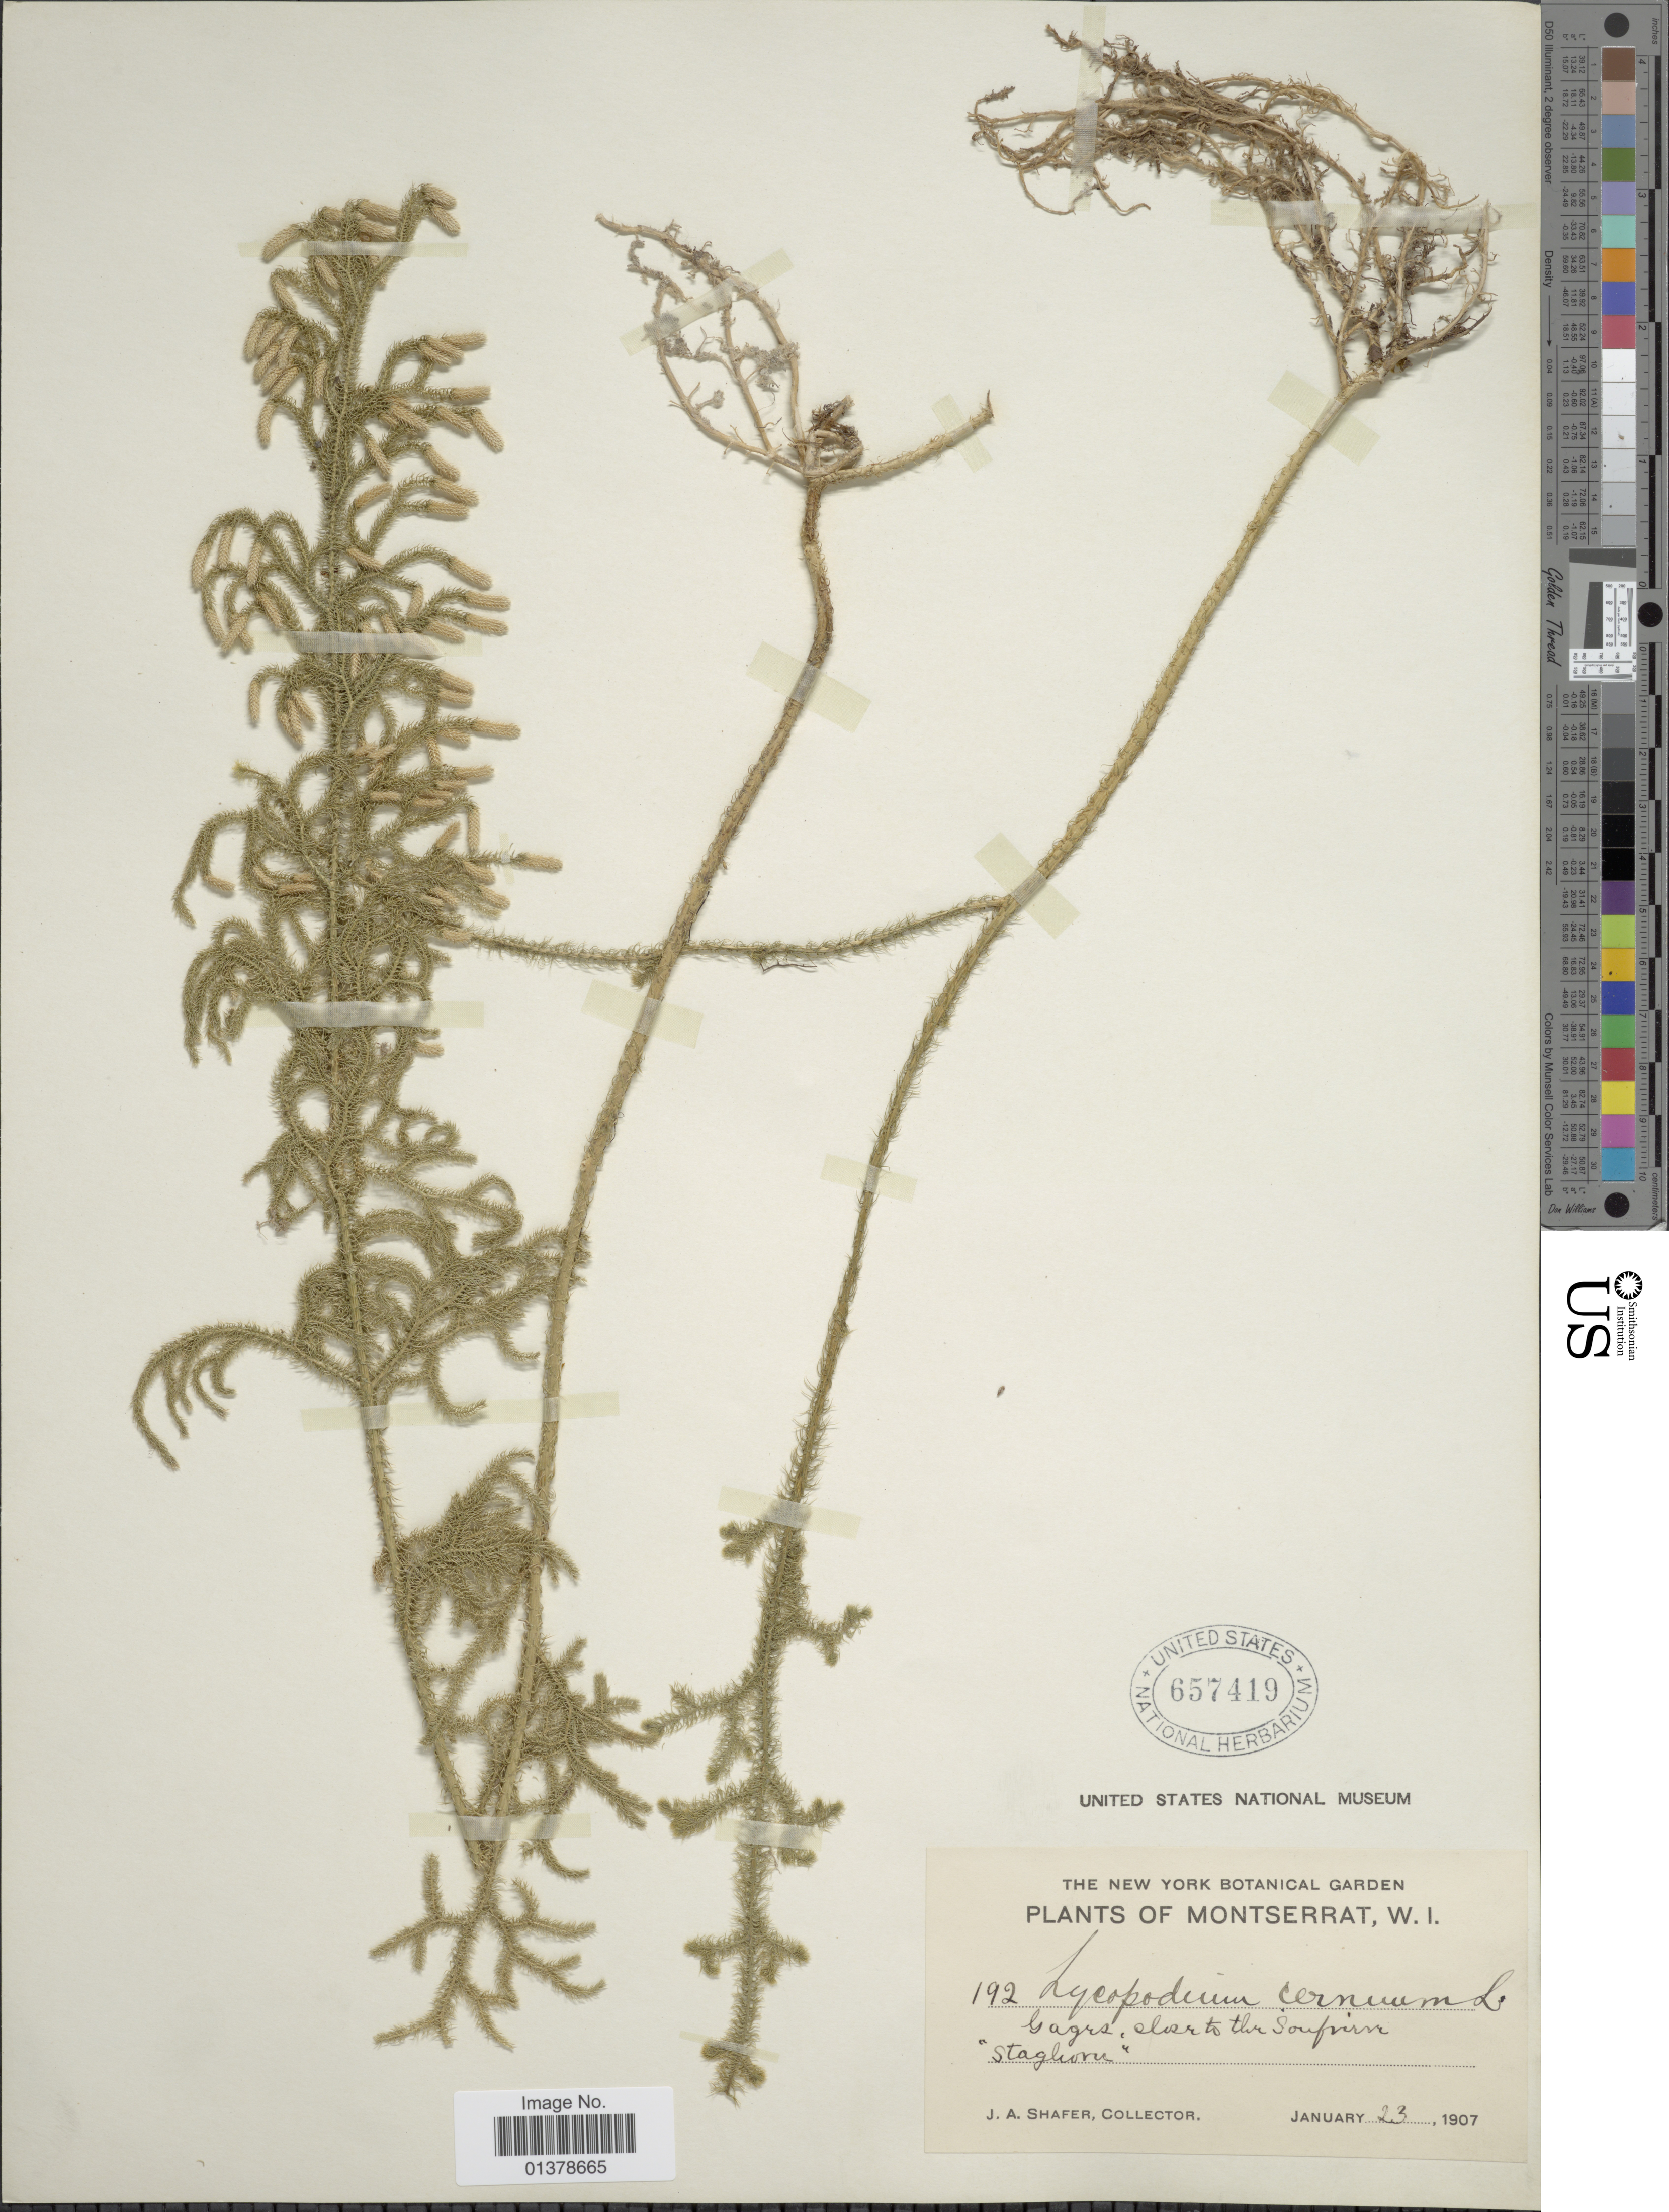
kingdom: Plantae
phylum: Tracheophyta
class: Lycopodiopsida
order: Lycopodiales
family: Lycopodiaceae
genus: Palhinhaea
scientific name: Palhinhaea cernua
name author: (L.) Vasc. & Franco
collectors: J. A. Shafer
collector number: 192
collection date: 1907-01-23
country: Montserrat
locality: Gagrs. Elver. to the Soufrine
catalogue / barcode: US 657419